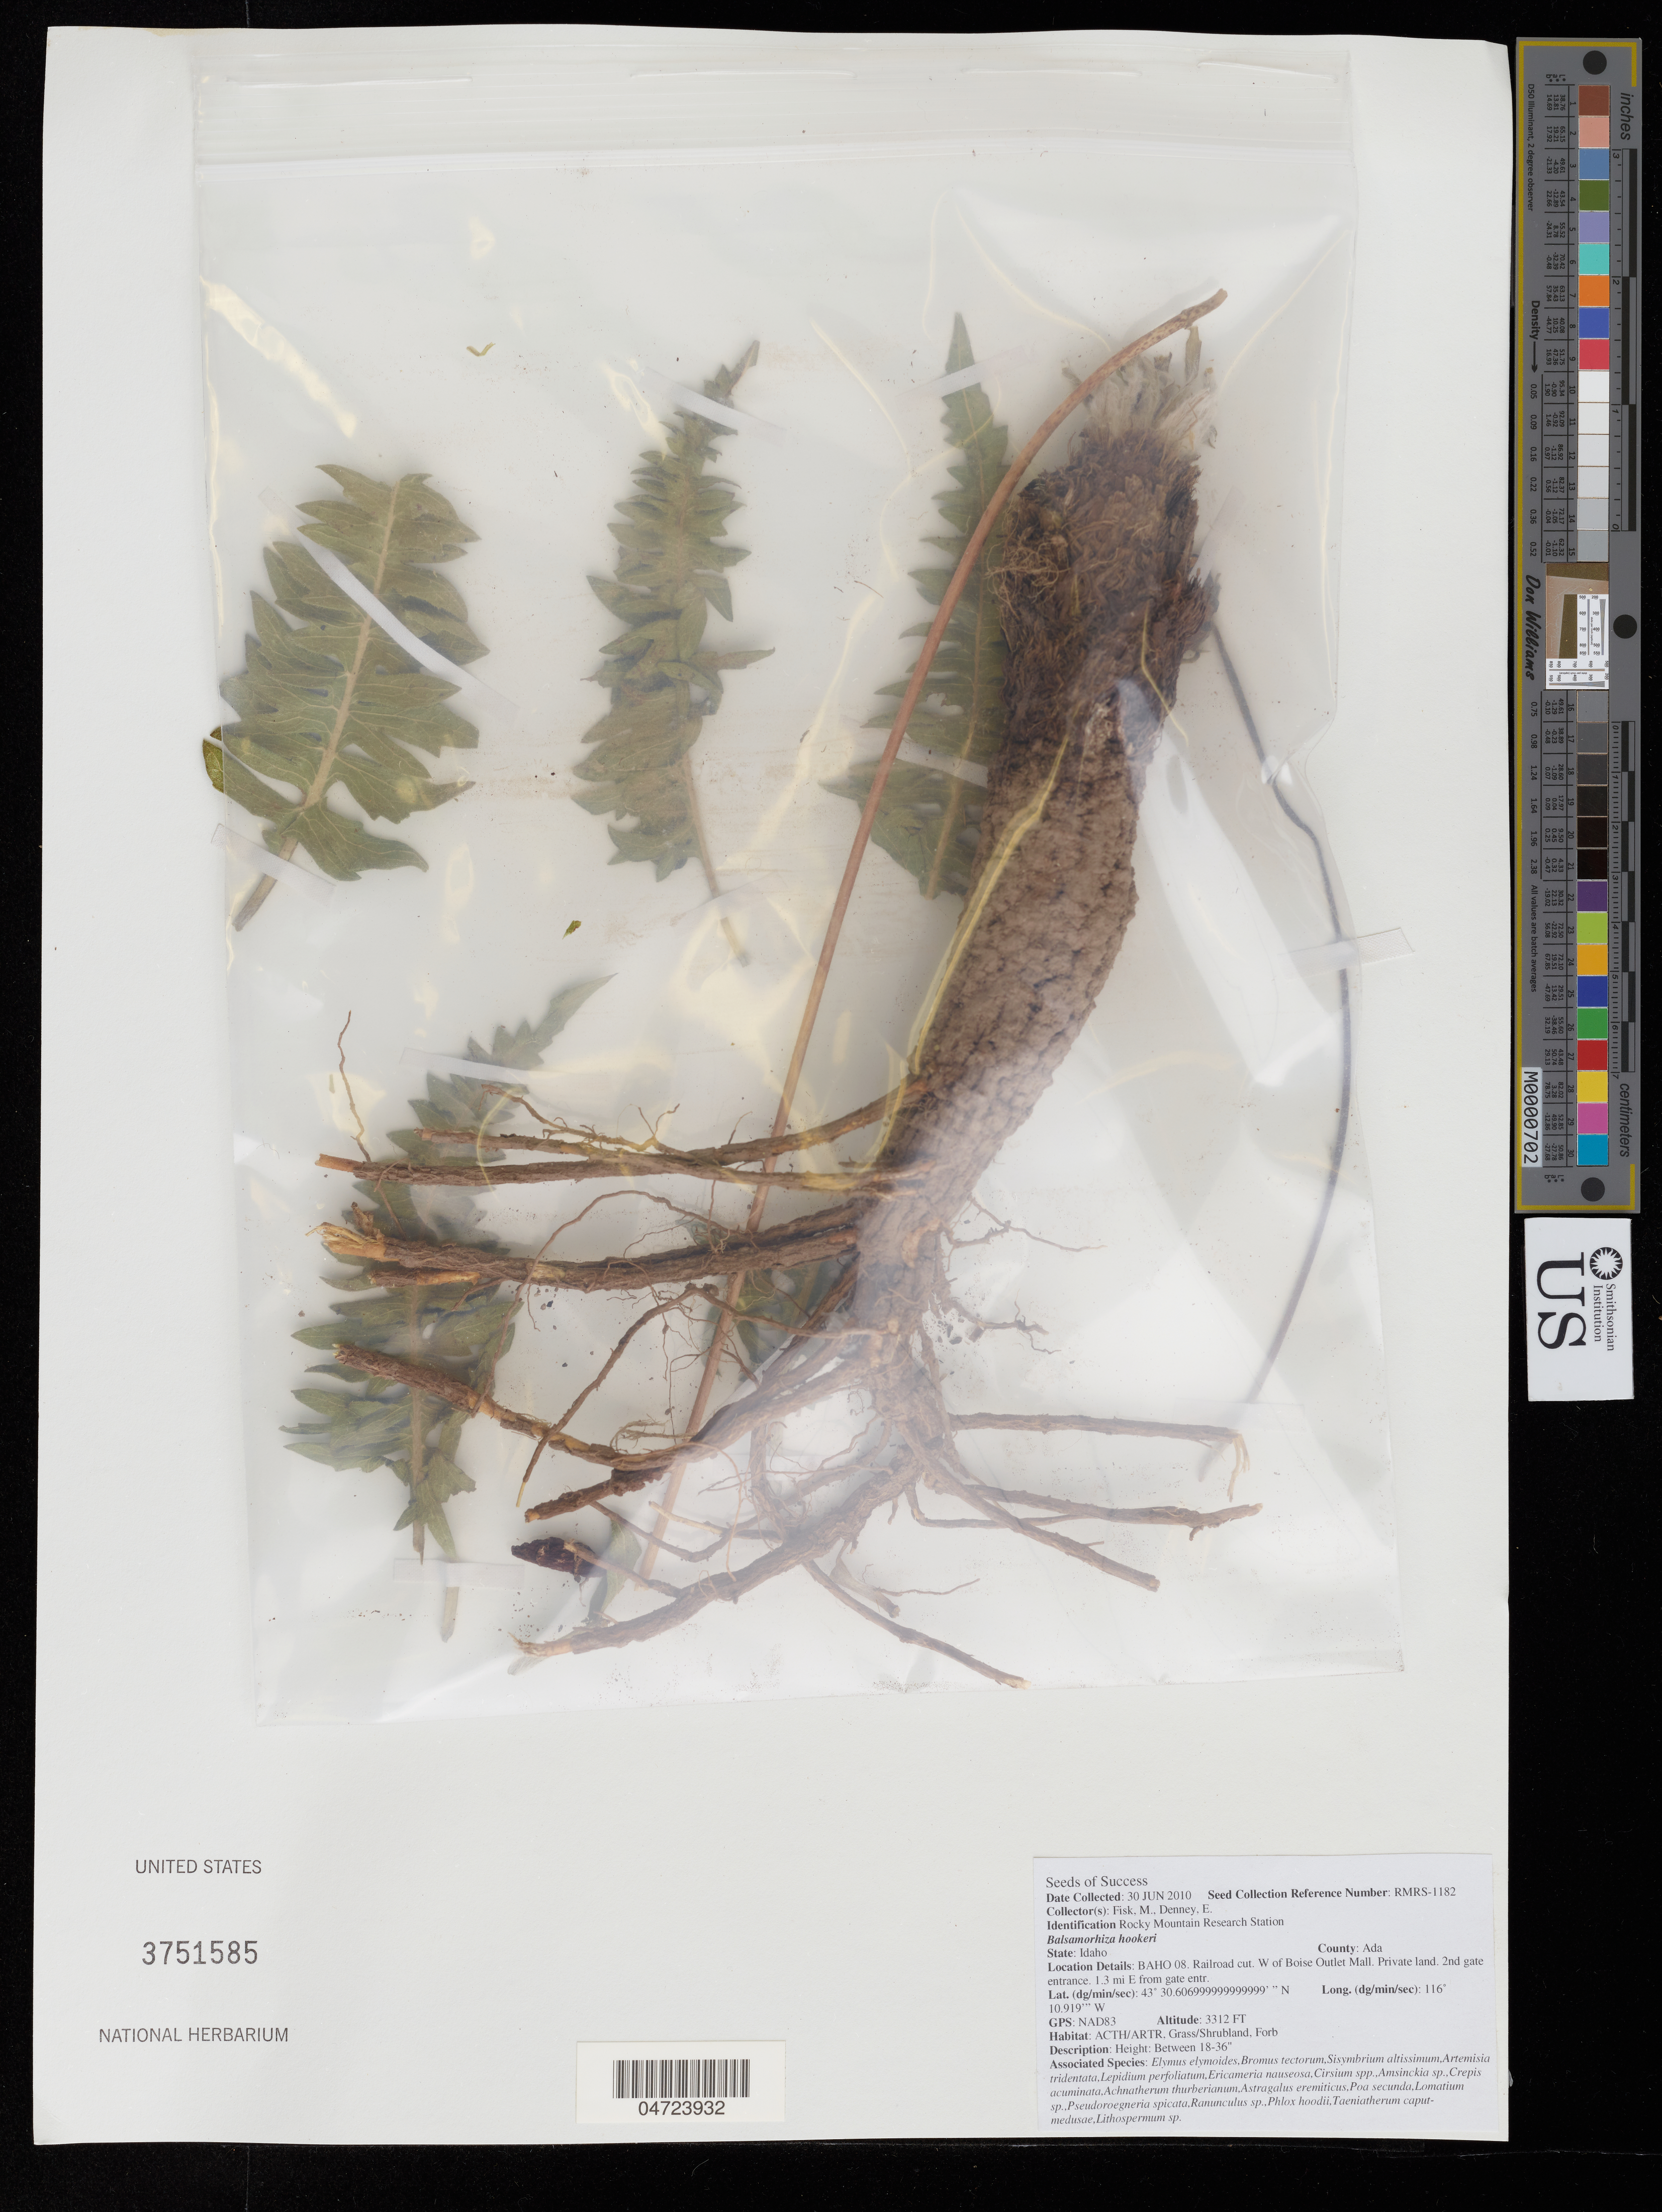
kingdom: Plantae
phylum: Tracheophyta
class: Magnoliopsida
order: Asterales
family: Asteraceae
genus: Balsamorhiza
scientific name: Balsamorhiza hookeri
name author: Nutt.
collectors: M. Fisk & E. Denney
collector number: RMRS-1182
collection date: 2010-06-30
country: United States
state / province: Idaho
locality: County: Ada. BAHO 08. Railroad cut. W of Boise Outlet Mall. Private land. 2nd gate entrance. 1.3 mi E from gate entr. GPS: NAD83.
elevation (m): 1009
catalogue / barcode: US 3751585